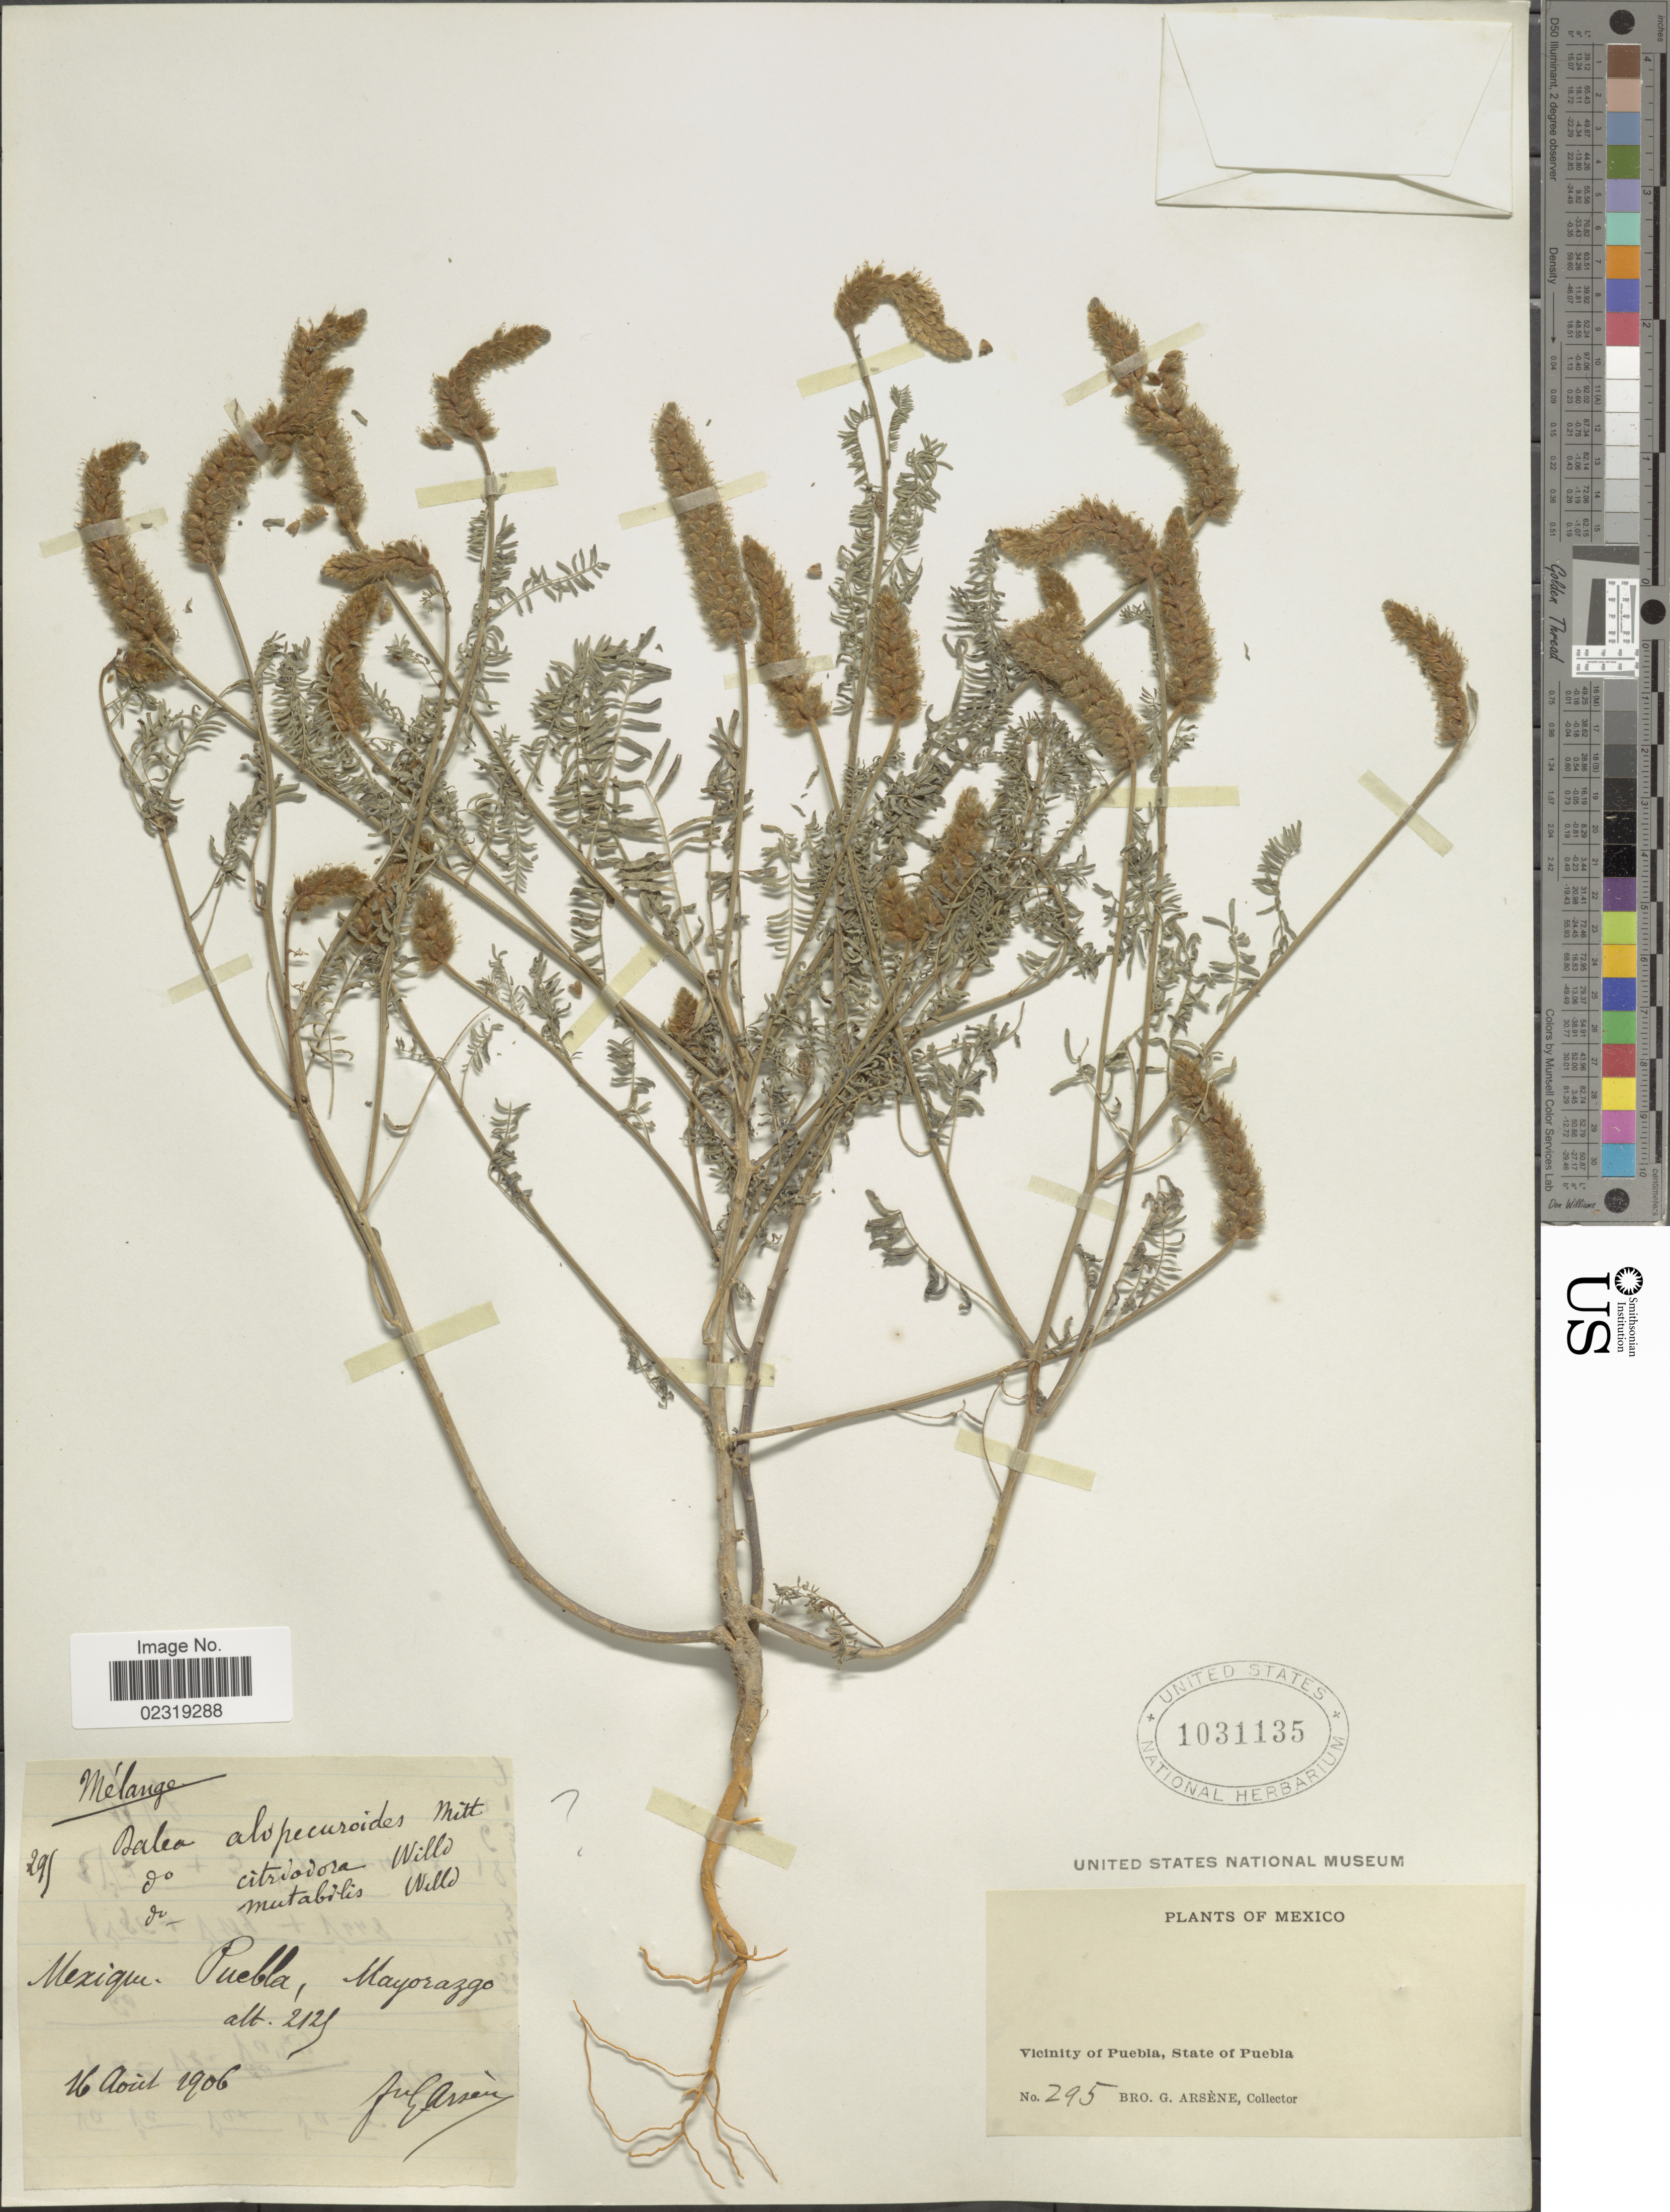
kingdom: Plantae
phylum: Tracheophyta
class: Magnoliopsida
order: Fabales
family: Fabaceae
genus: Dalea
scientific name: Dalea foliolosa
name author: (Aiton) Barneby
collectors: Bro. G. Arsène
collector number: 295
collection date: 1906-08-16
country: Mexico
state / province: Puebla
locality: Mayorazgo. Vicinity of Puebla, State of Puebla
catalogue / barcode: US 1031135